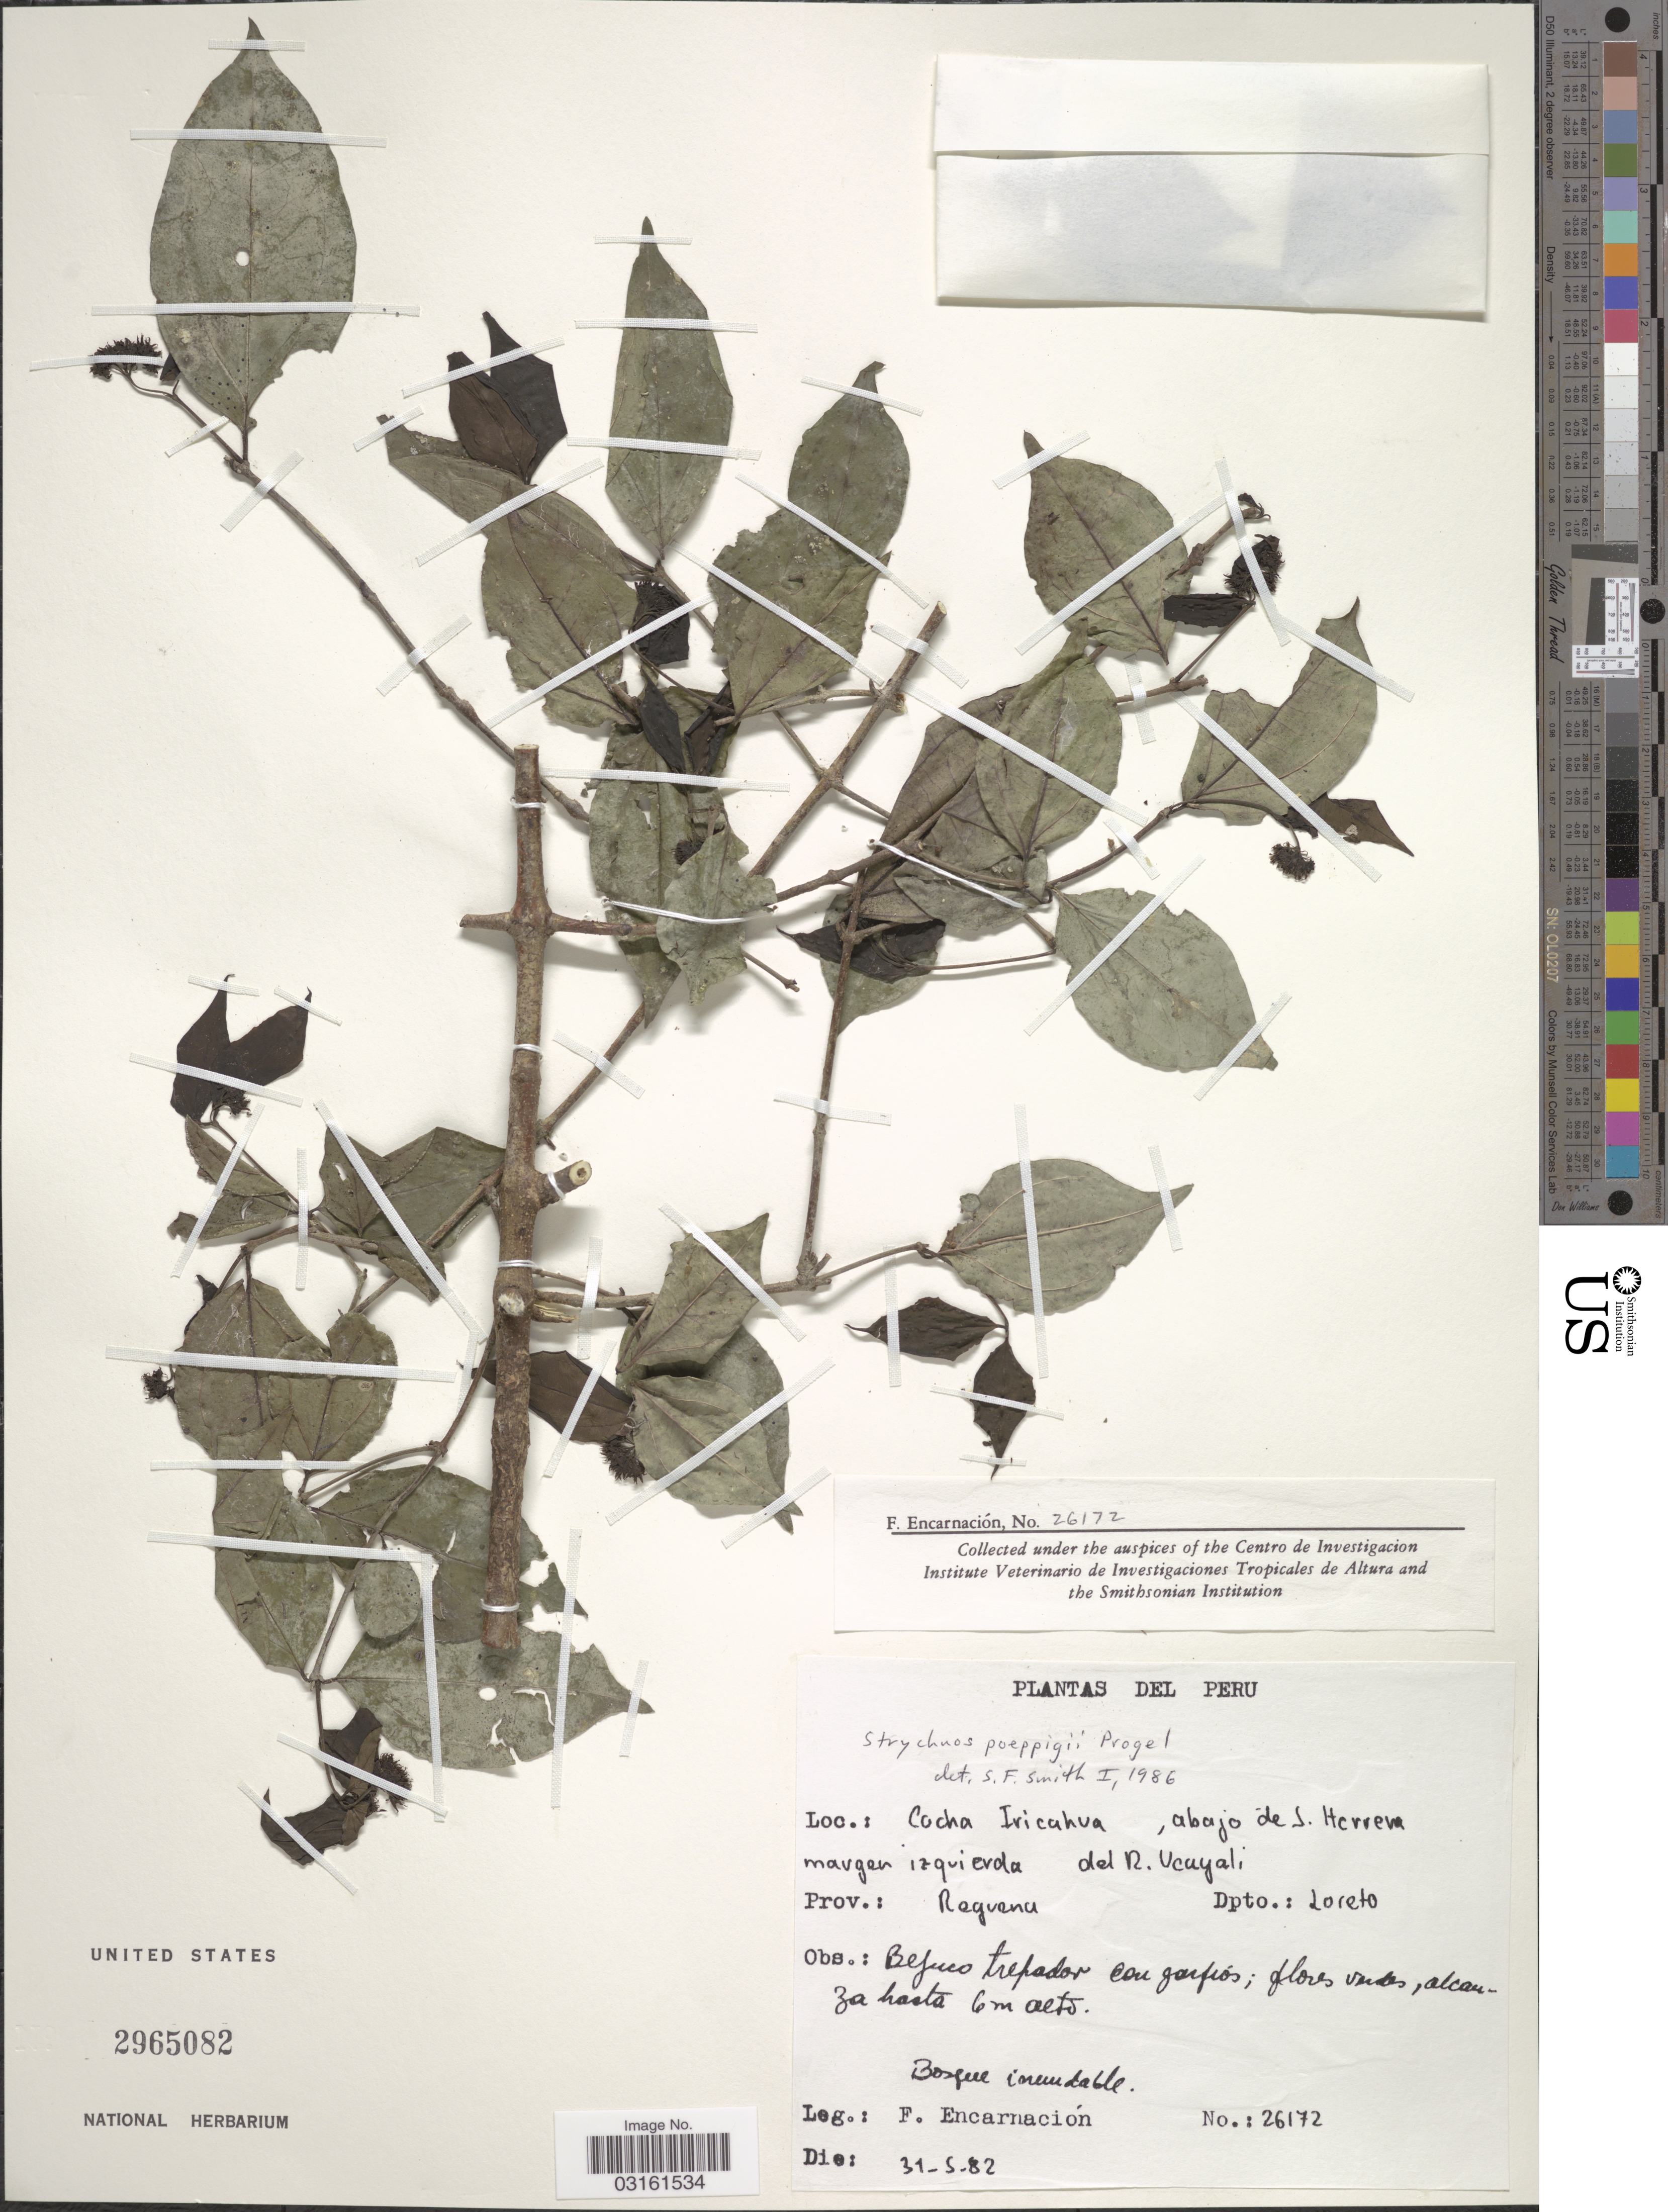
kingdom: Plantae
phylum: Tracheophyta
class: Magnoliopsida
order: Gentianales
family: Loganiaceae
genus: Strychnos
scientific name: Strychnos poeppigii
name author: Progel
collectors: F. Encarnación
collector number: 26172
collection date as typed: Transcribed d/m/y: 31/5/82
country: Peru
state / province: Loreto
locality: Cocha Iricahua, abajo de S. Herrera margen izquierda del R. Ucayali. Prov. Reguena, Dpto. Loreto.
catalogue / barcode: US 2865082